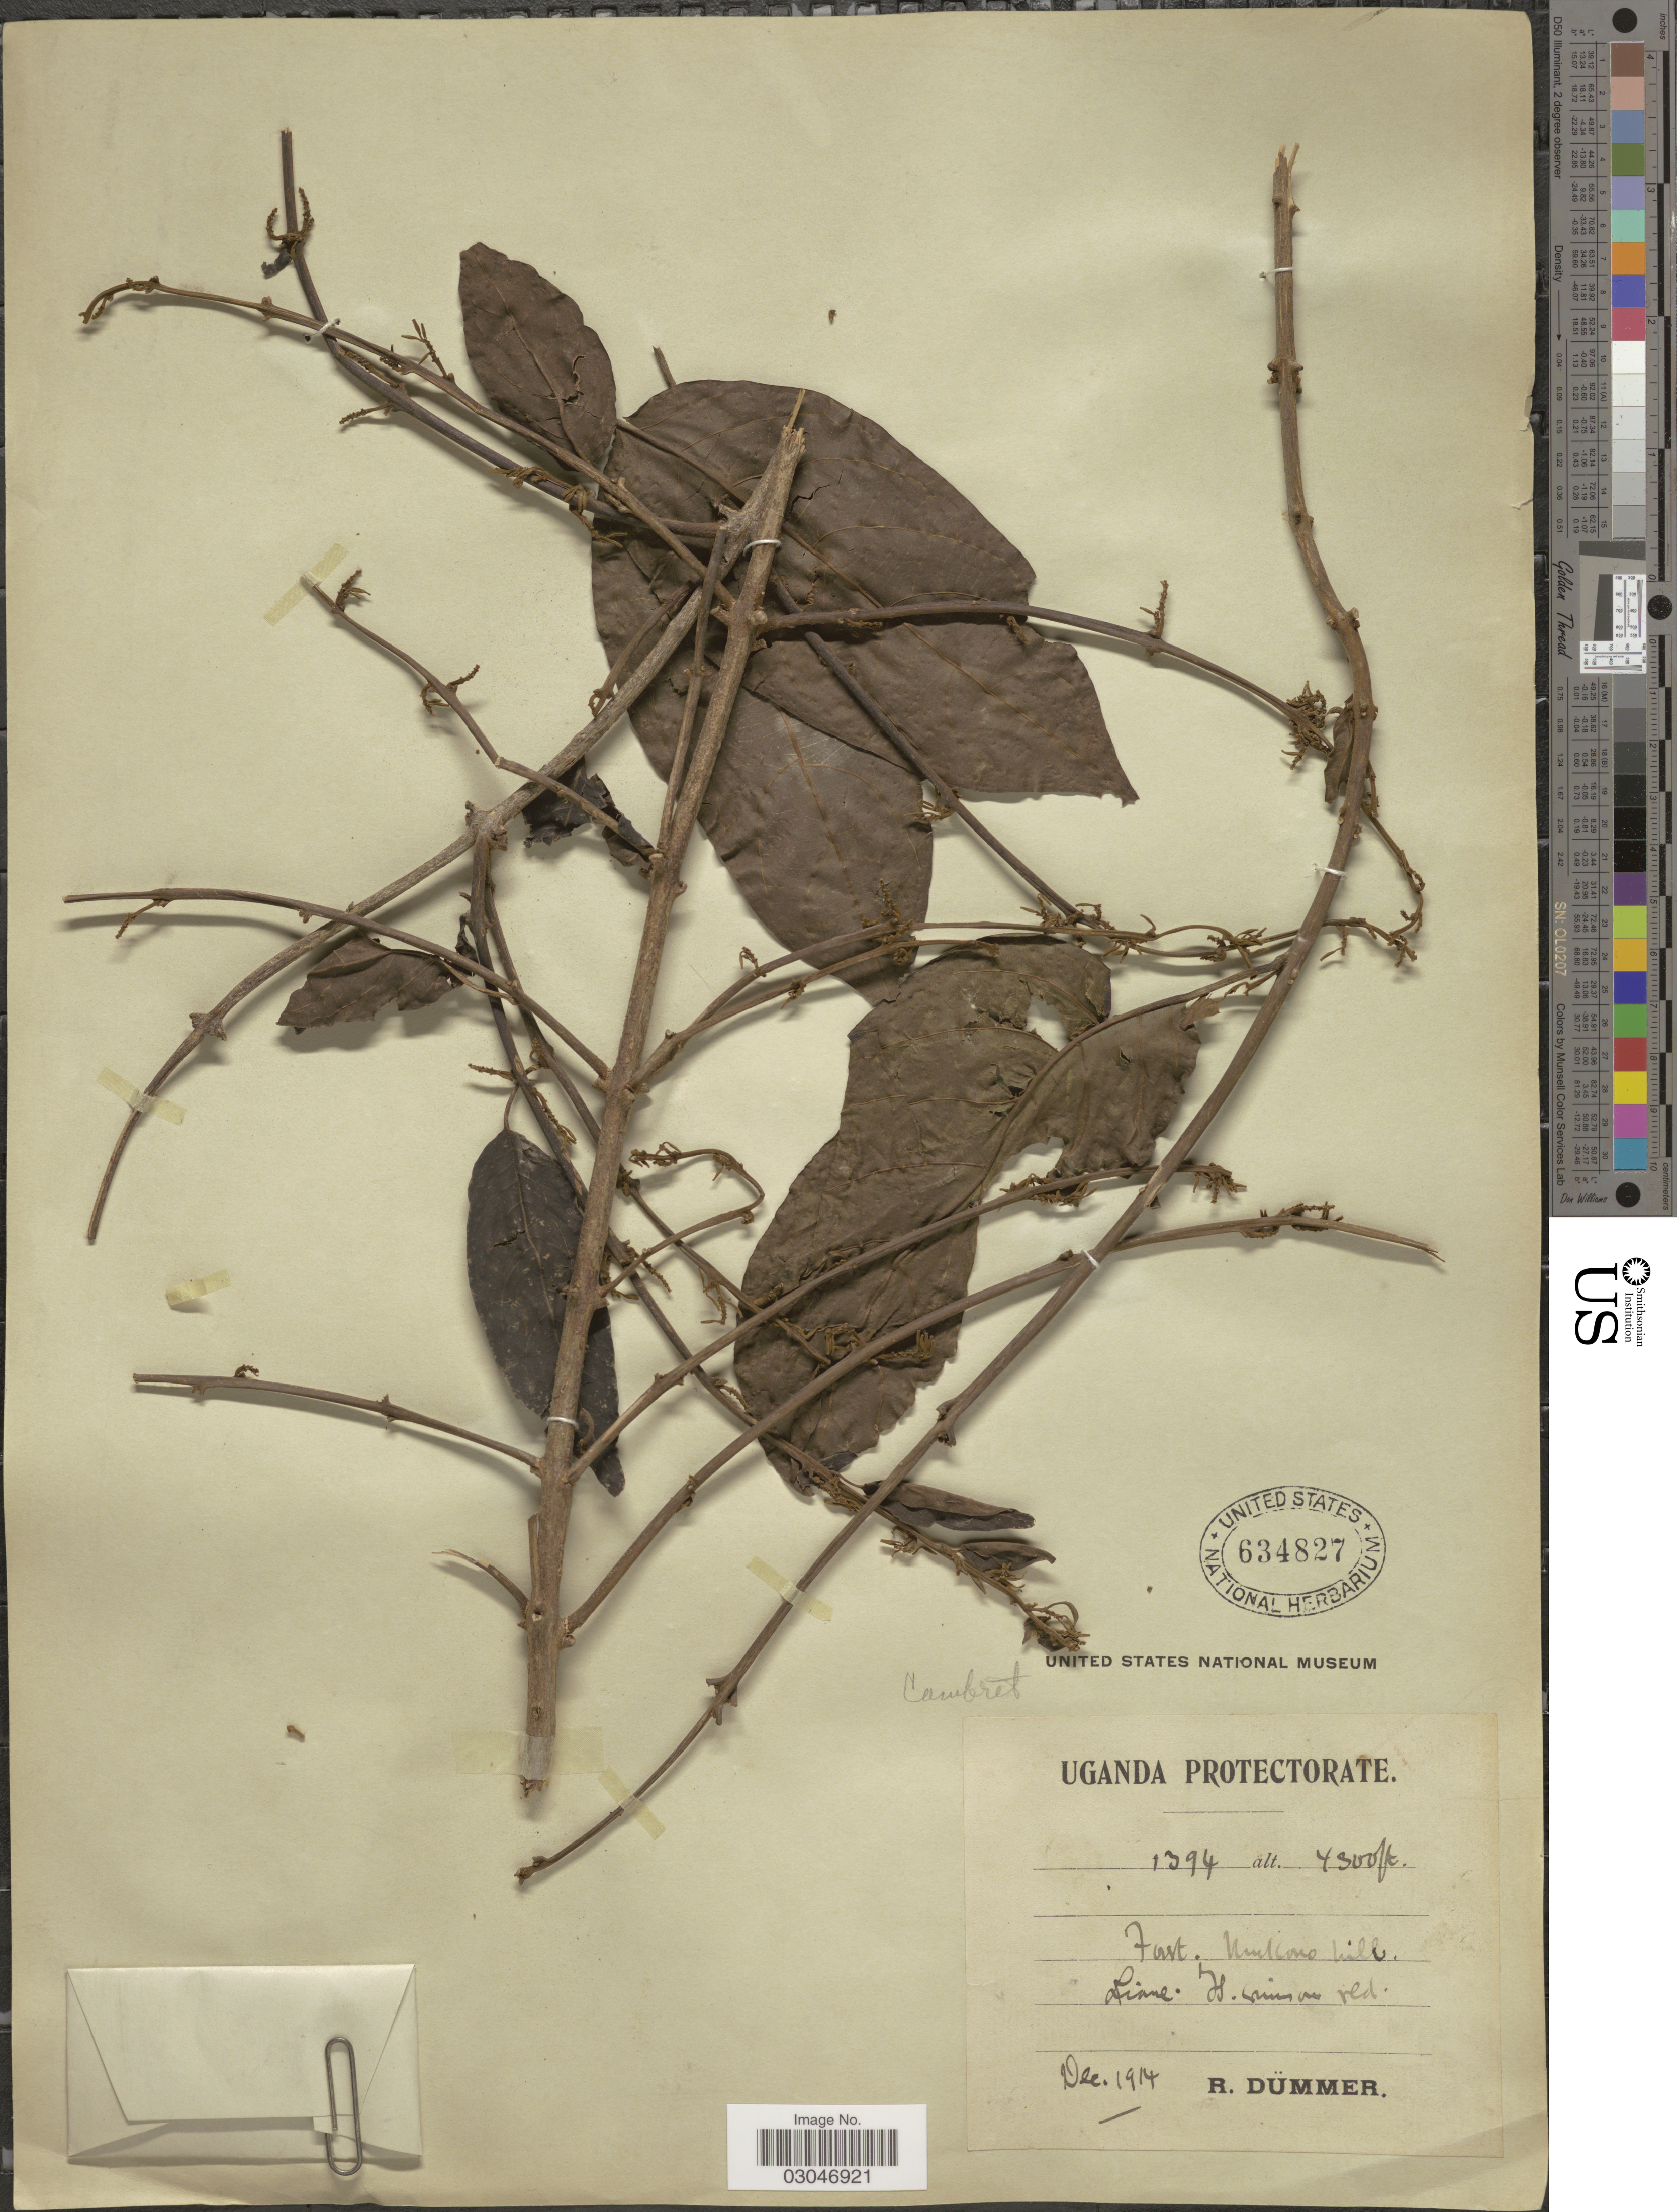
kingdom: Plantae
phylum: Tracheophyta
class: Magnoliopsida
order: Myrtales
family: Combretaceae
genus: Combretum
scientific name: Combretum sp.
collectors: R. Duemmer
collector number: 1394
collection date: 1914-12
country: Uganda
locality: Mukono Hill.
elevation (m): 1311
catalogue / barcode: US 634827